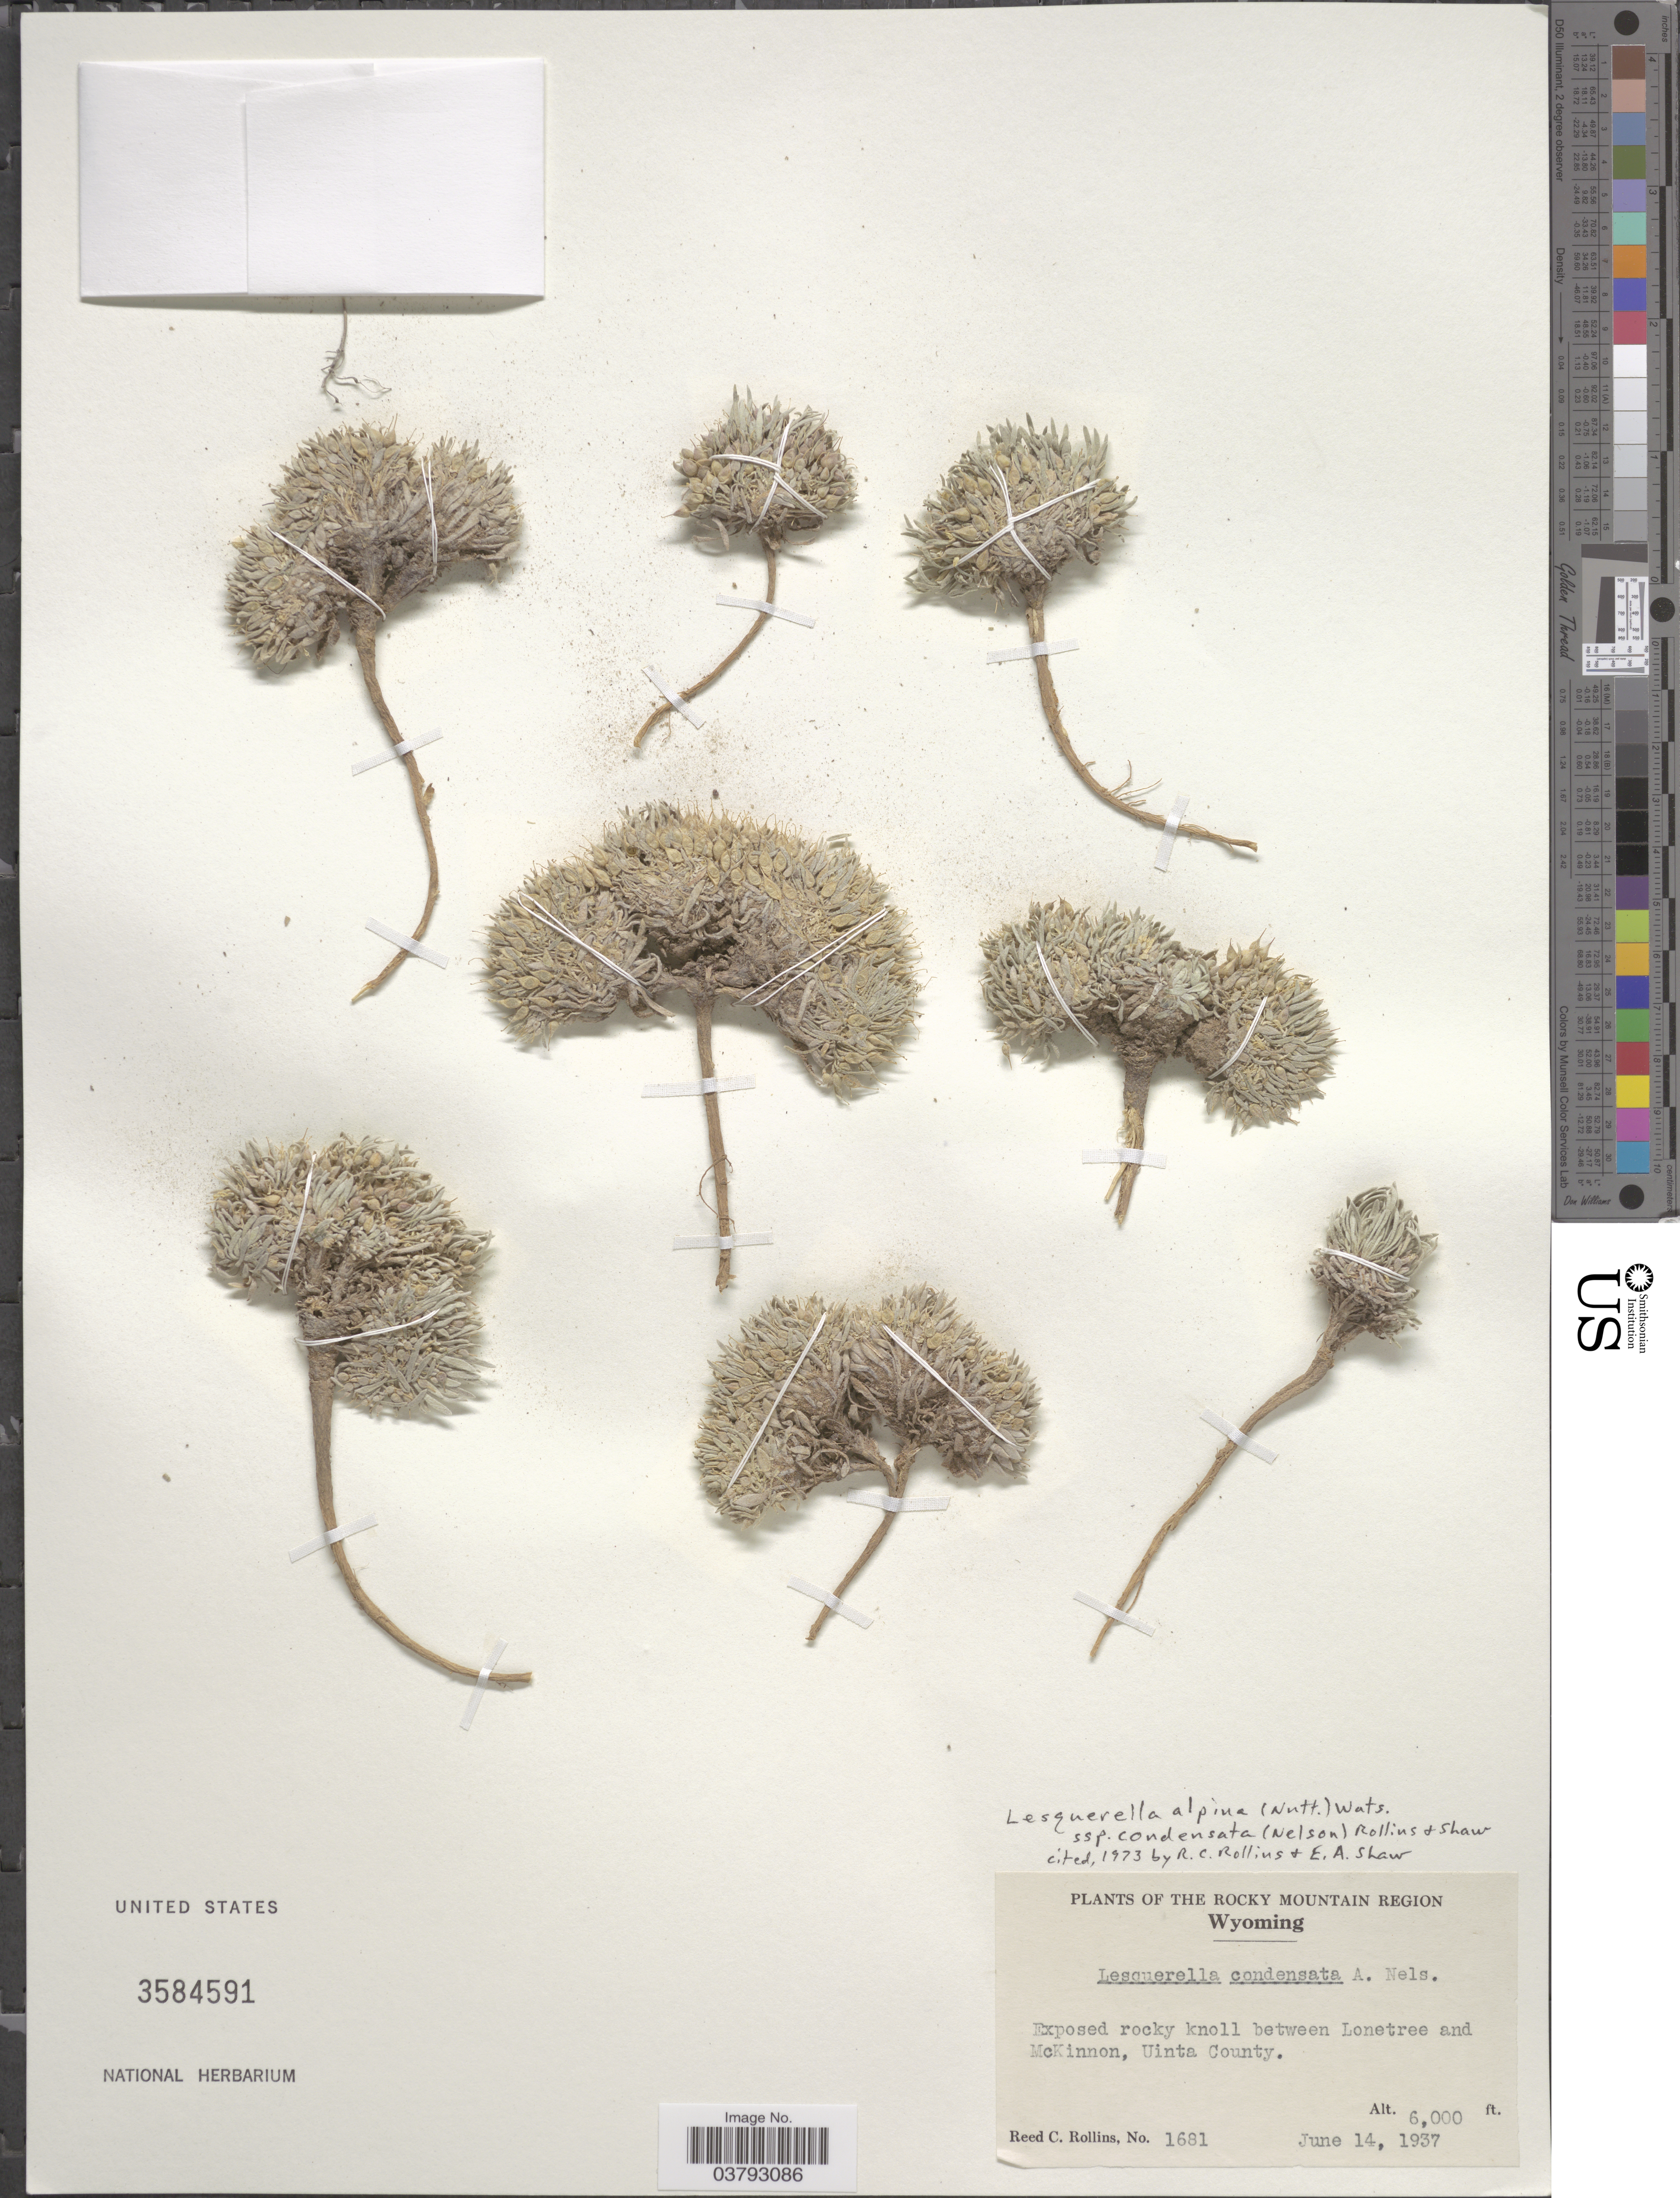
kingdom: Plantae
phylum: Tracheophyta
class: Magnoliopsida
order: Brassicales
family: Brassicaceae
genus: Lesquerella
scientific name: Lesquerella alpina subsp. condensata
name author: (A. Nelson) Rollins & E.A. Shaw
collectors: R. C. Rollins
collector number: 1681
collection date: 1937-06-14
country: United States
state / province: Wyoming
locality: The Rocky Mountain Region. Between Lonetree and McKinnon, Uinta County.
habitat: exposed rocky knoll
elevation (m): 1829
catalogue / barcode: US 3584591